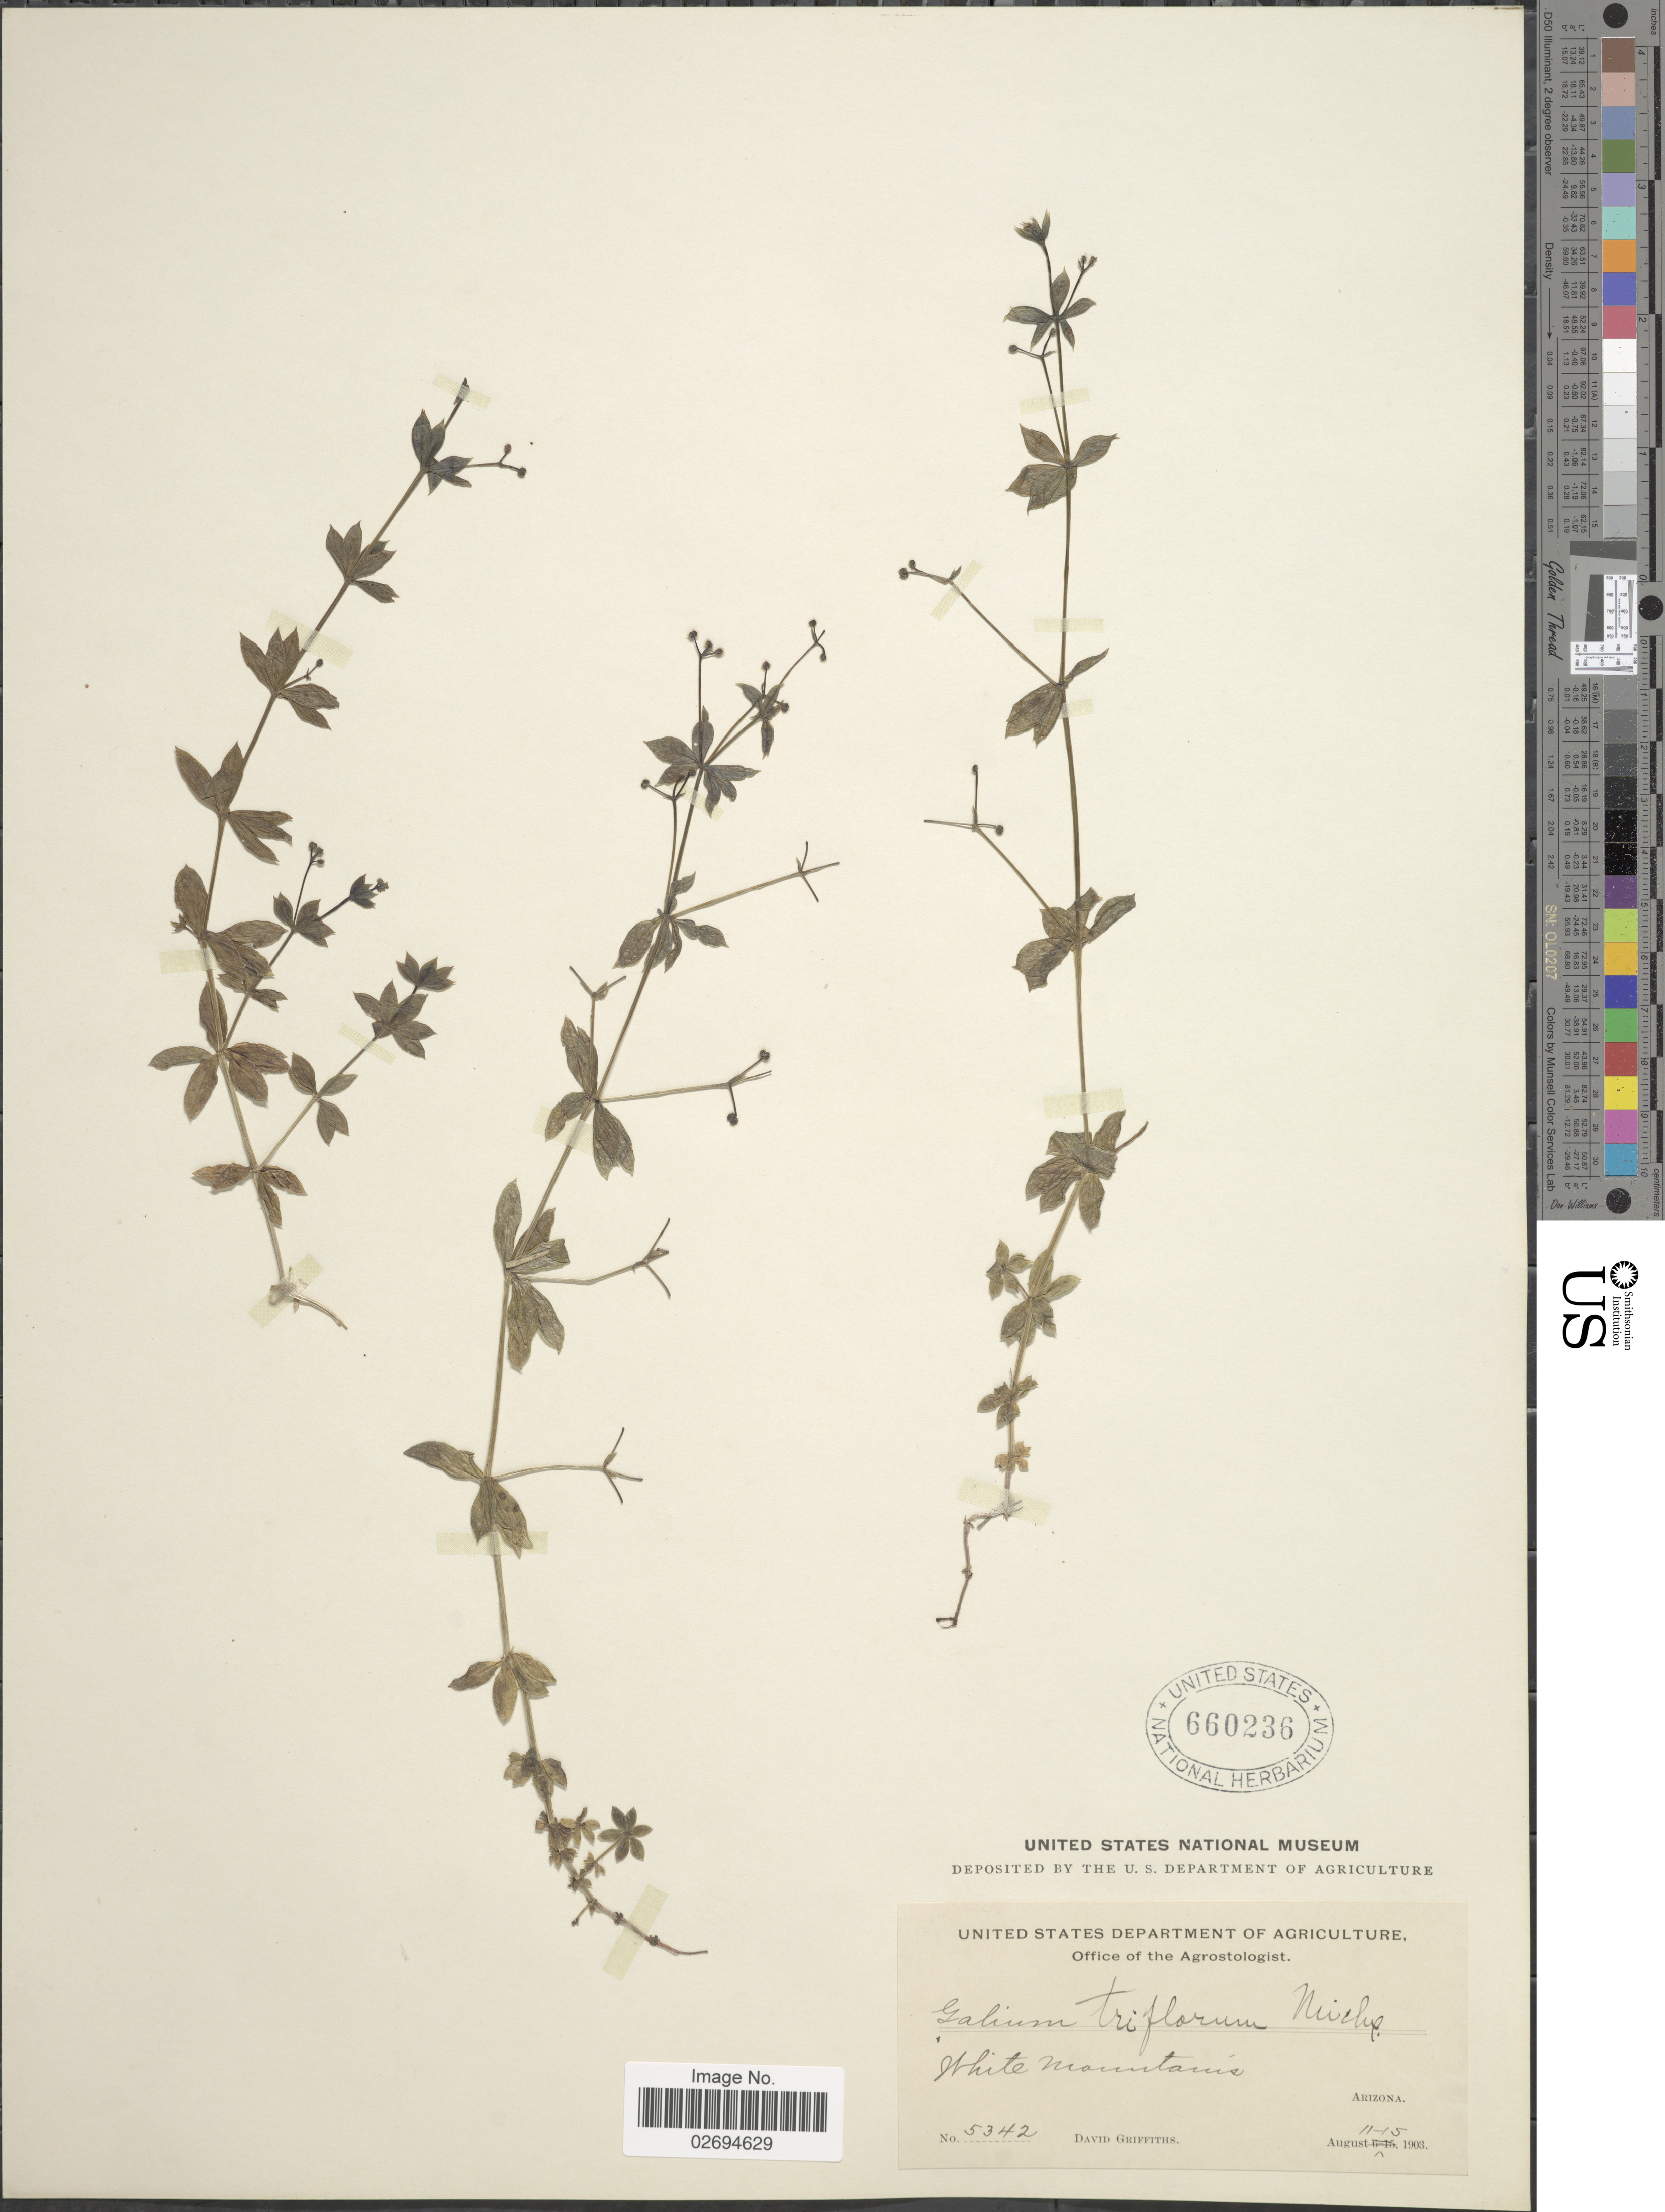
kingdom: Plantae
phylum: Tracheophyta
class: Magnoliopsida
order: Gentianales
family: Rubiaceae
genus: Galium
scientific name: Galium triflorum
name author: Michx.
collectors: D. Griffiths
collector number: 5342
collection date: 1903-08-11/1903-08-15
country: United States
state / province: Arizona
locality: White Mountains.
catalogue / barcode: US 660236